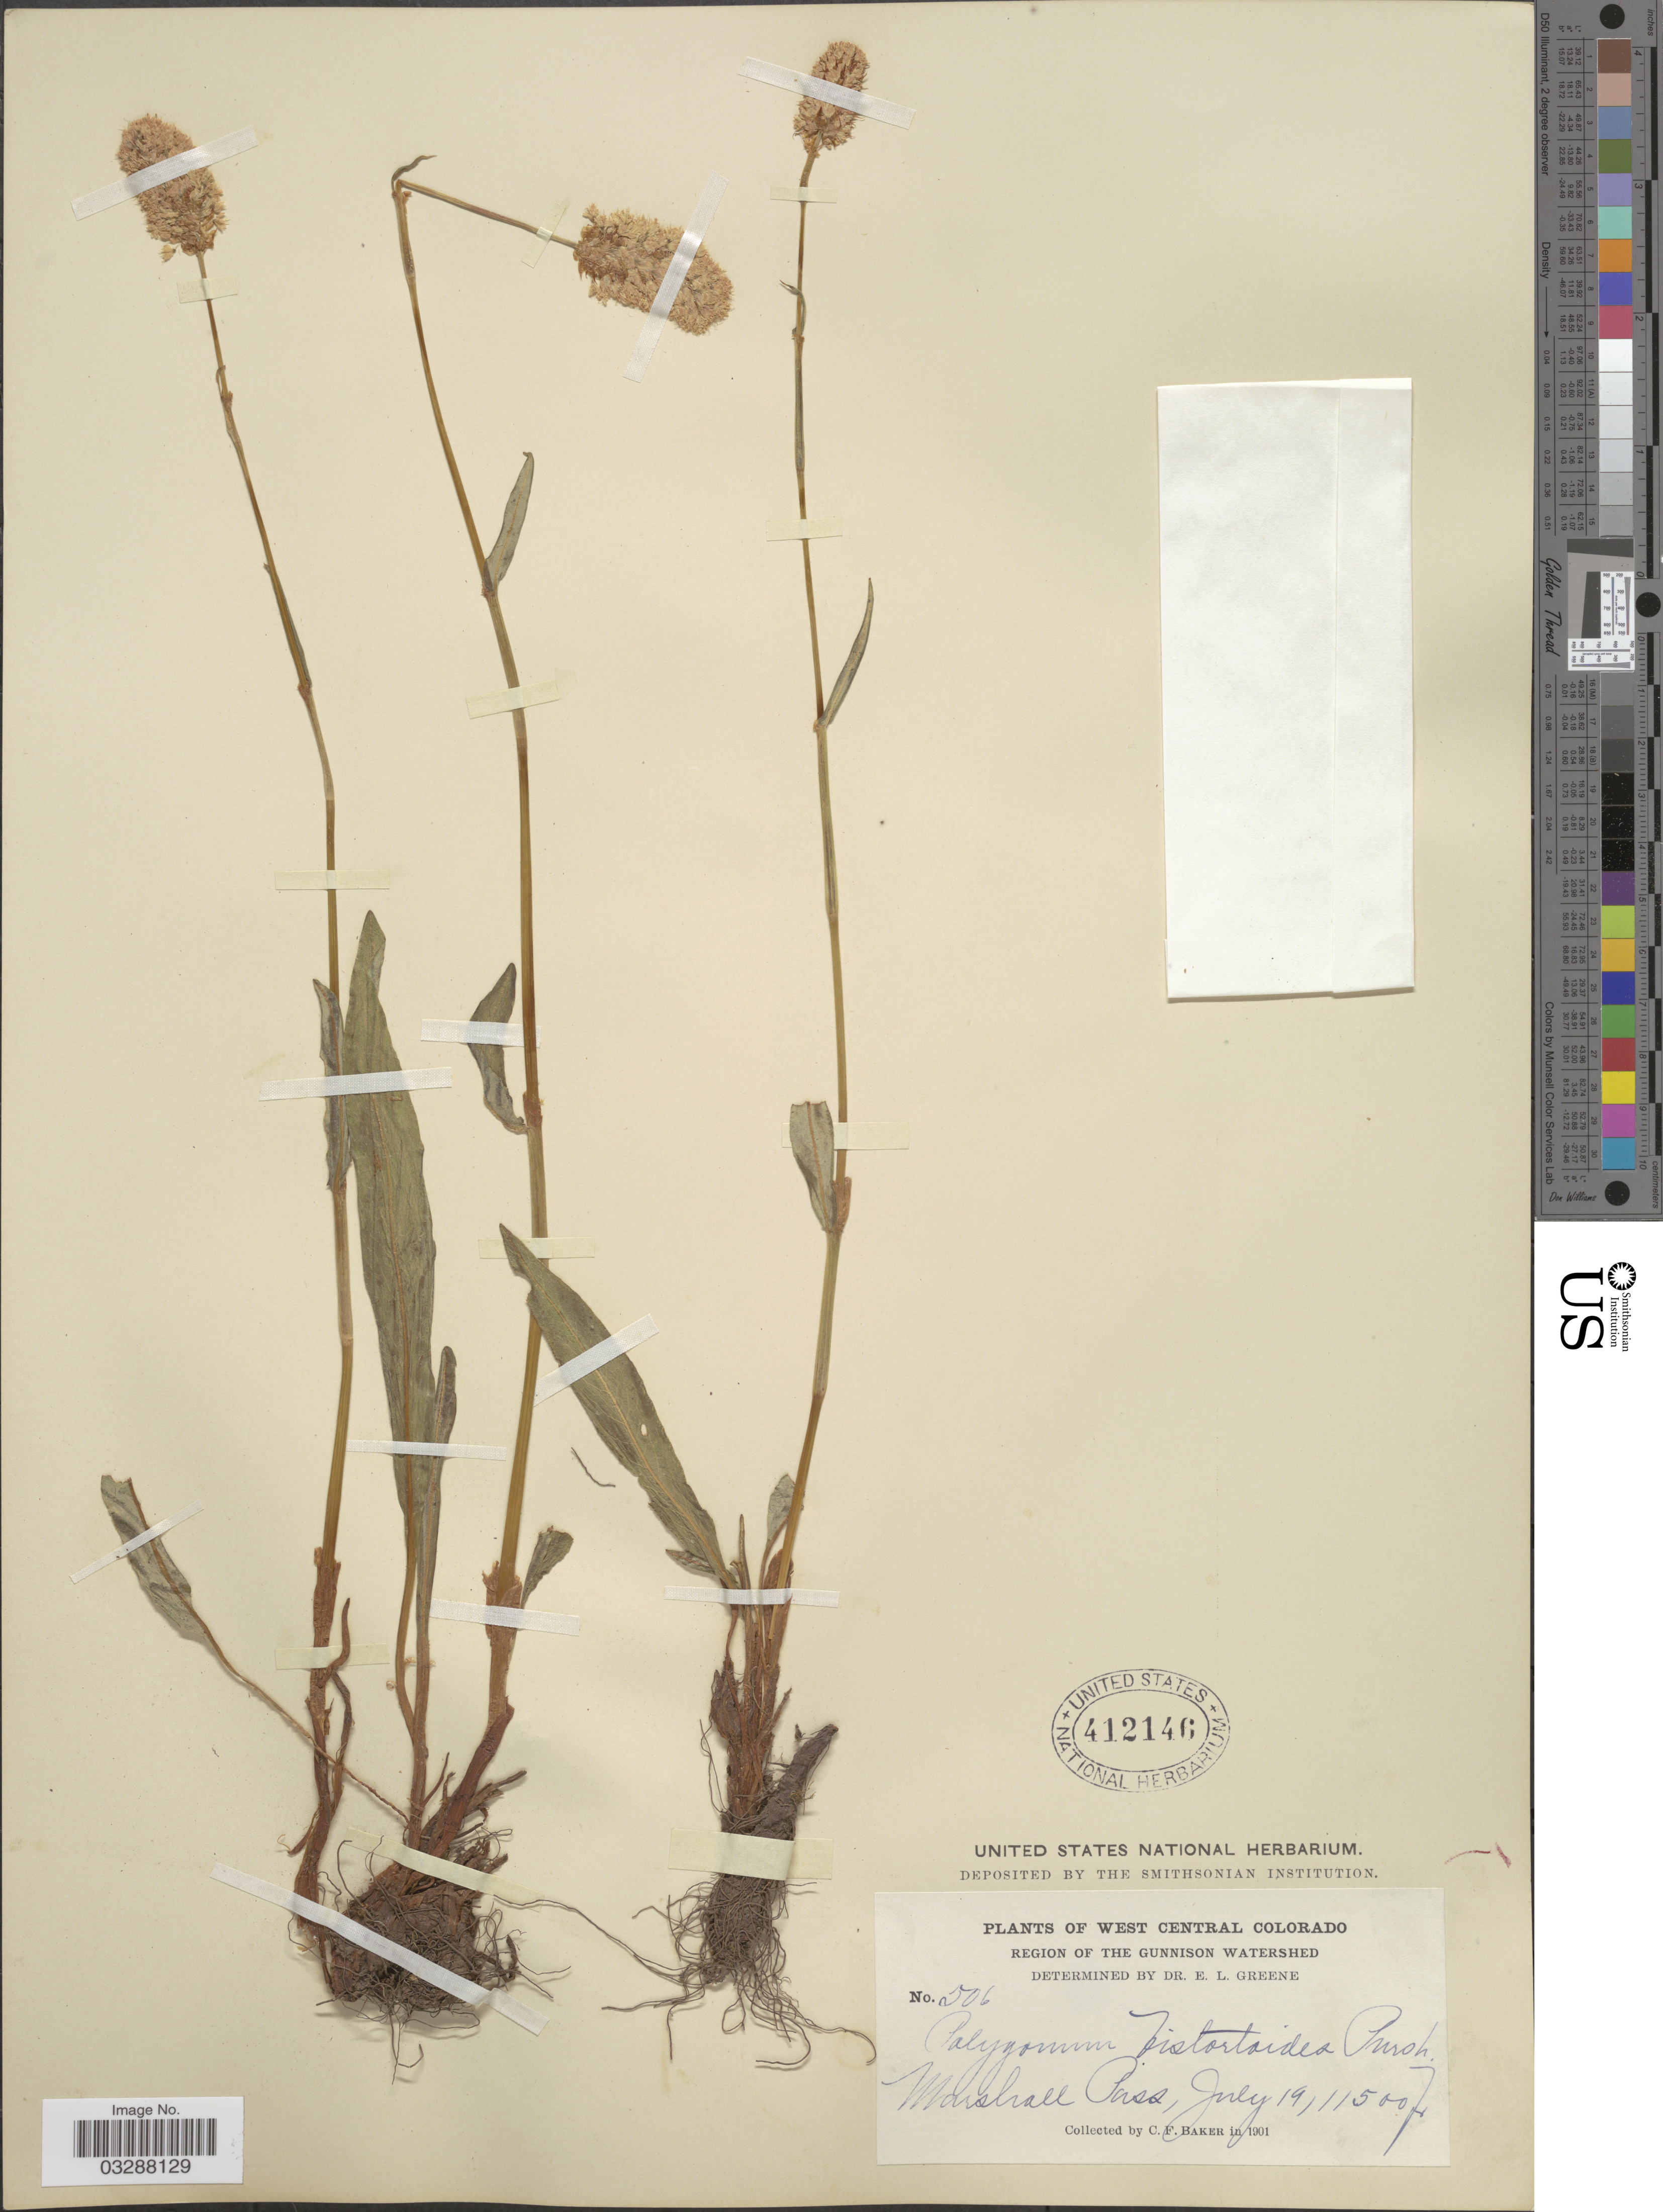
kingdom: Plantae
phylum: Tracheophyta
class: Magnoliopsida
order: Caryophyllales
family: Polygonaceae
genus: Bistorta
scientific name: Bistorta bistortoides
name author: (Pursh) Small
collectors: C. F. Baker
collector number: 506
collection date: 1901-07-19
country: United States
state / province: Colorado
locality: West Central Colorado. Region of the Gunnison Watershed. Marshall Pass.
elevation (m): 3505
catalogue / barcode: US 412146